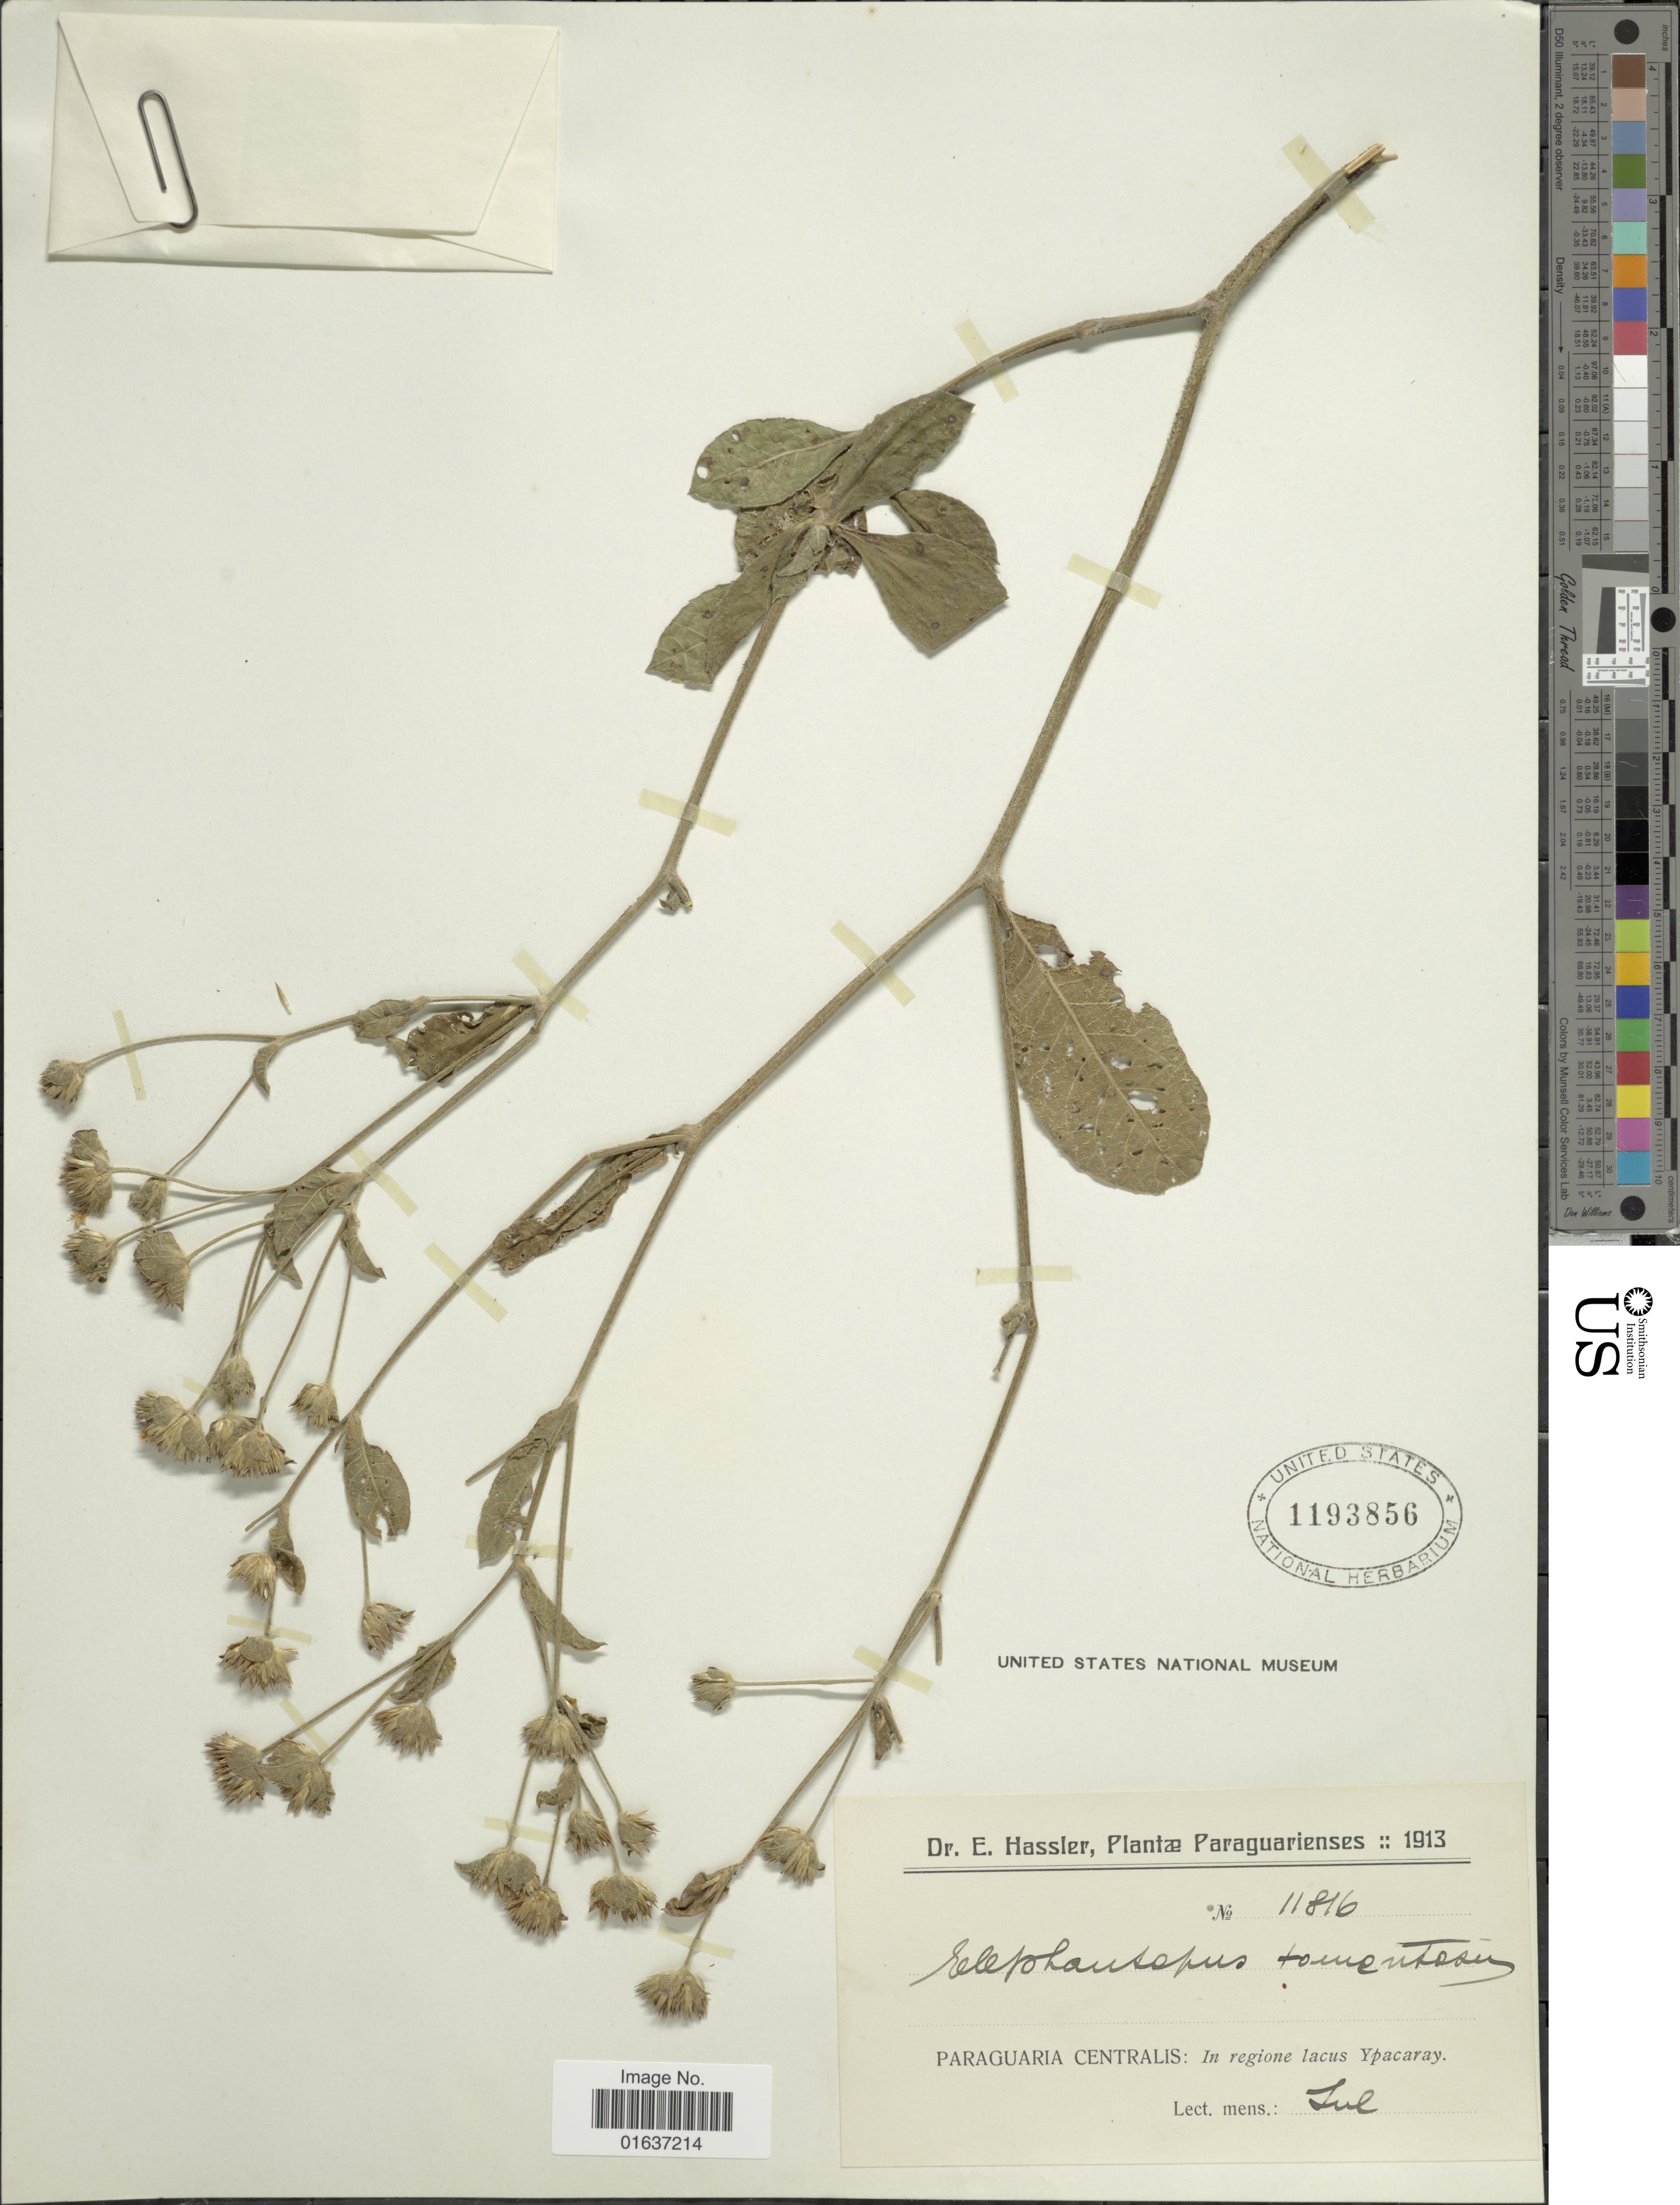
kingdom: Plantae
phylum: Tracheophyta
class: Magnoliopsida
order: Asterales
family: Asteraceae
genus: Elephantopus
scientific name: Elephantopus mollis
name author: Kunth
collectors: E. Hassler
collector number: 11816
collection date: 1913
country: Paraguay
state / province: Central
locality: In regine lacus Ypacaray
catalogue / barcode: US 1193856